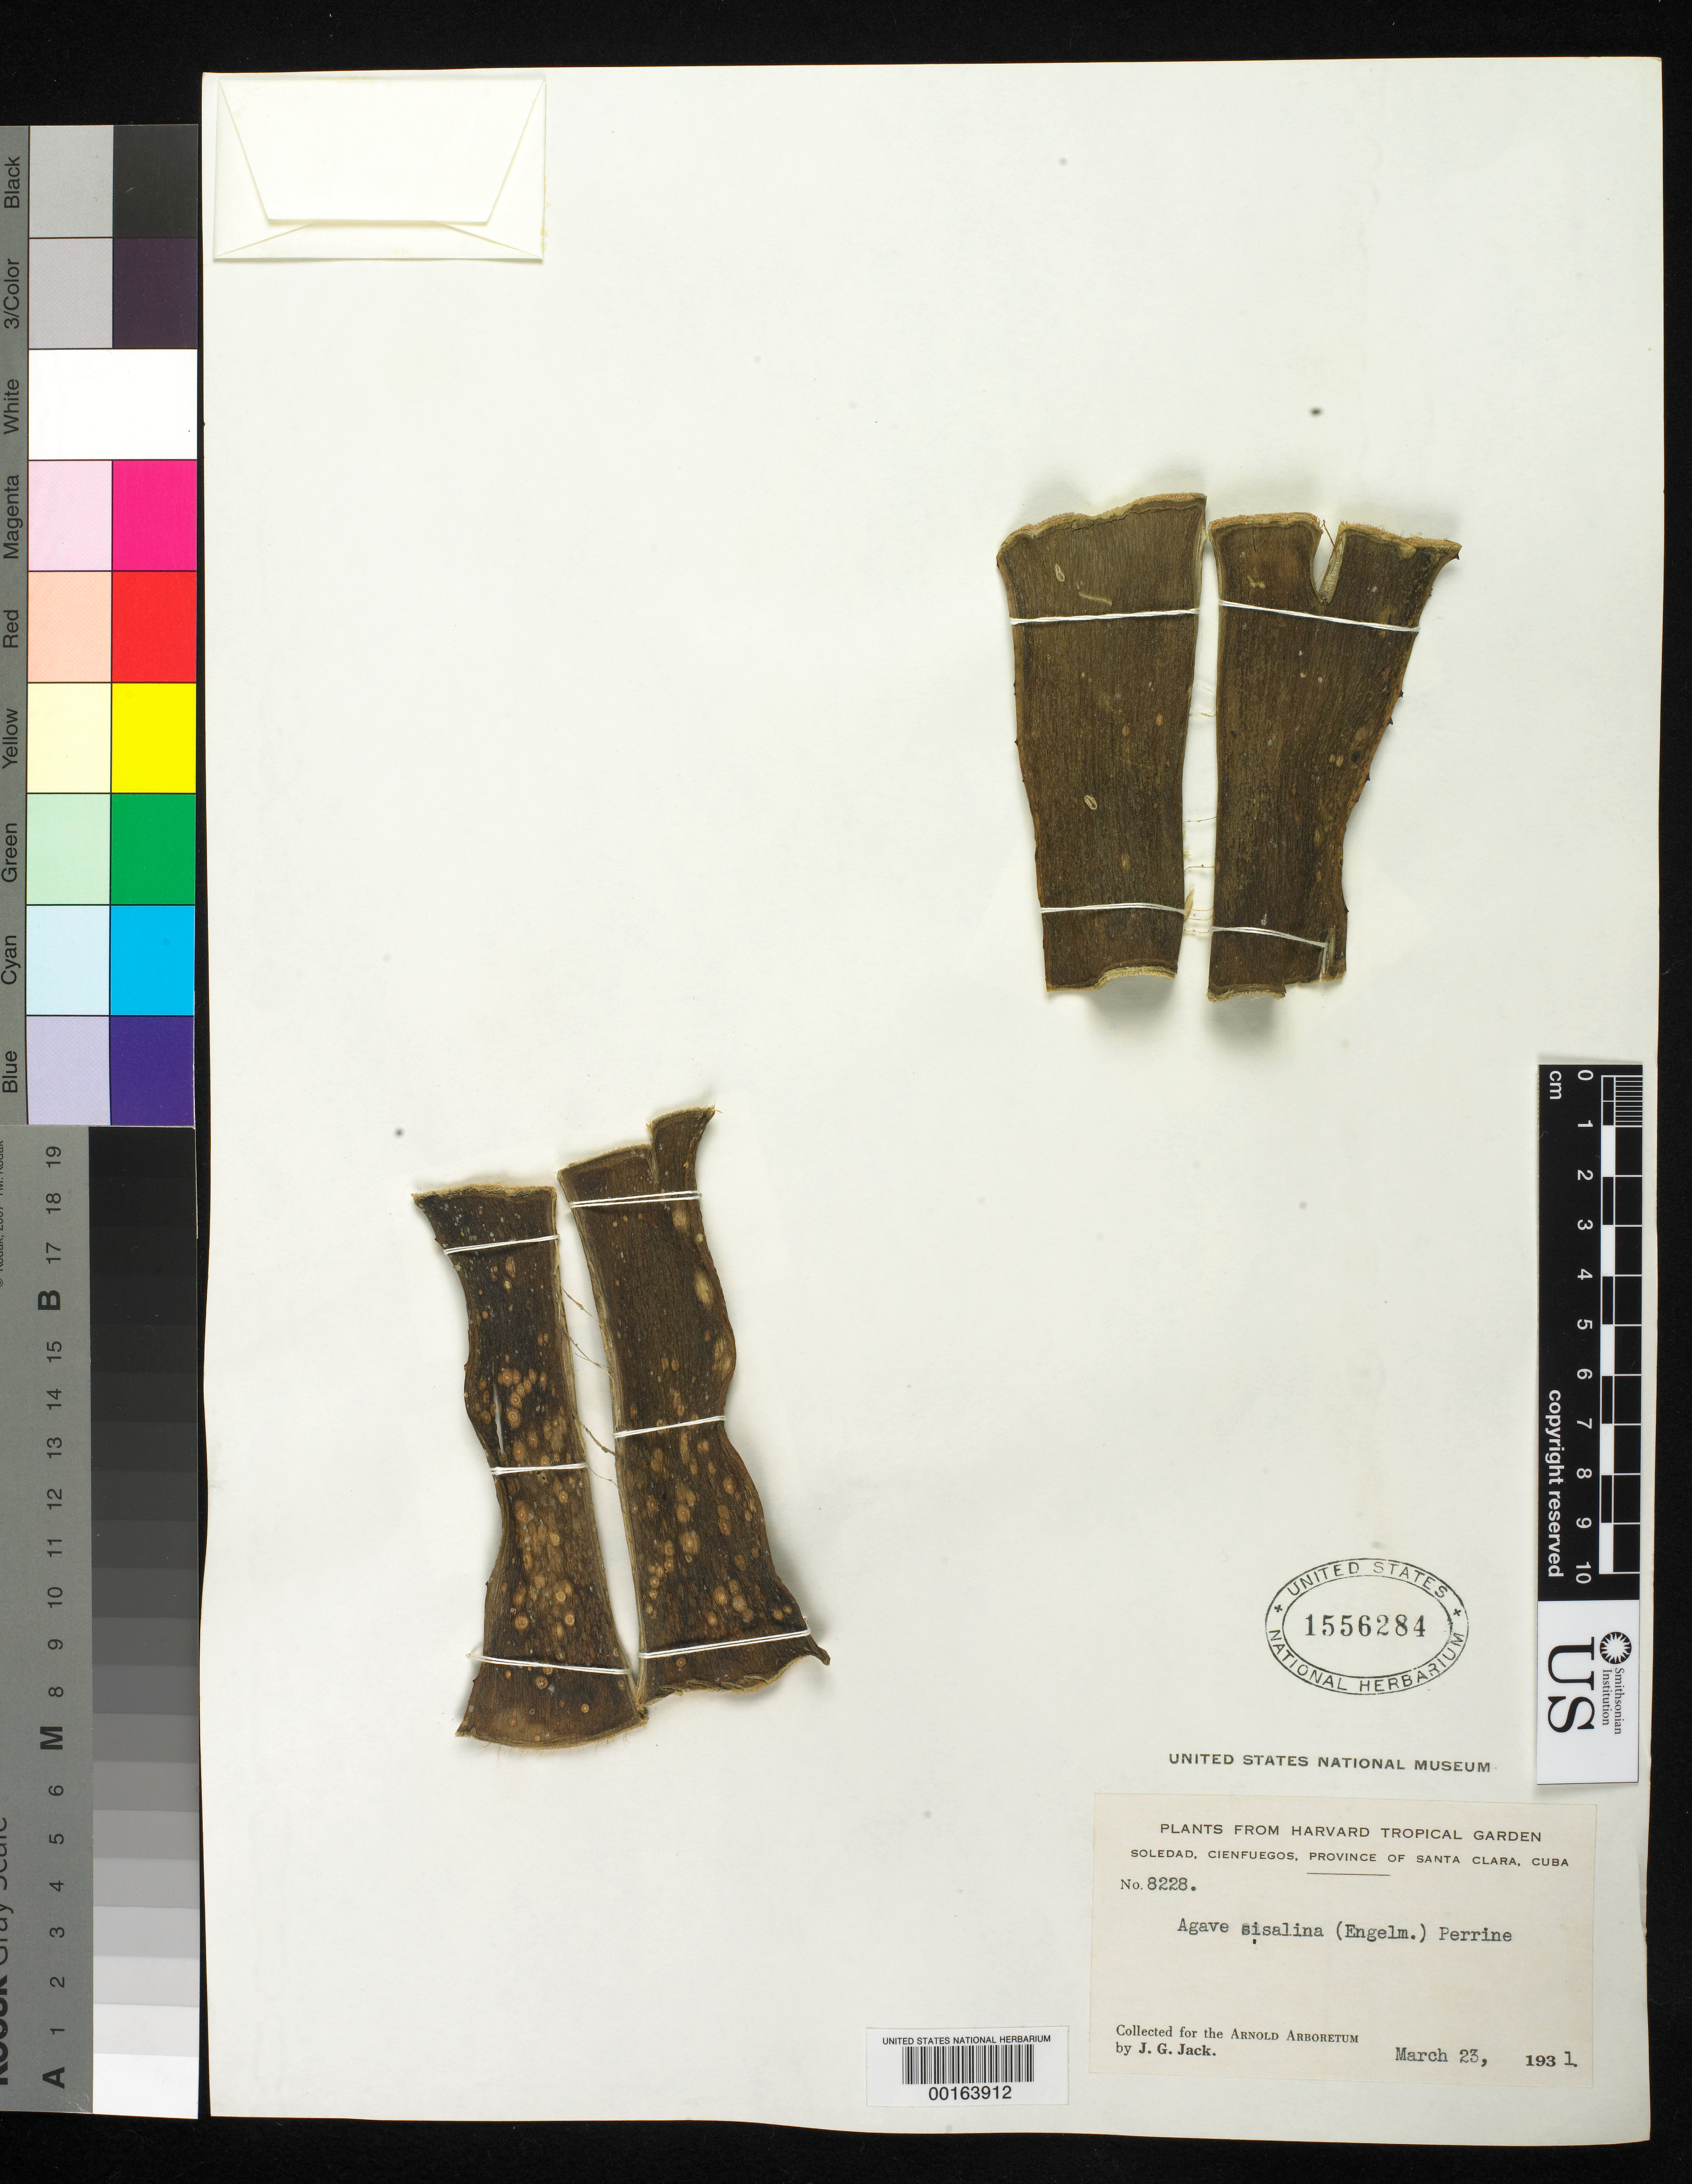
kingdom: Plantae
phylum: Tracheophyta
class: Liliopsida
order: Asparagales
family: Asparagaceae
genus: Agave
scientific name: Agave sisalana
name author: Perrine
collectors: J. G. Jack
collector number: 8228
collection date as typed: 23 Mar 1931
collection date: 1931-03-23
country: Cuba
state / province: Las Villas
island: Greater Antilles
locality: Soledad, cienfuegos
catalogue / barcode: US 1556284